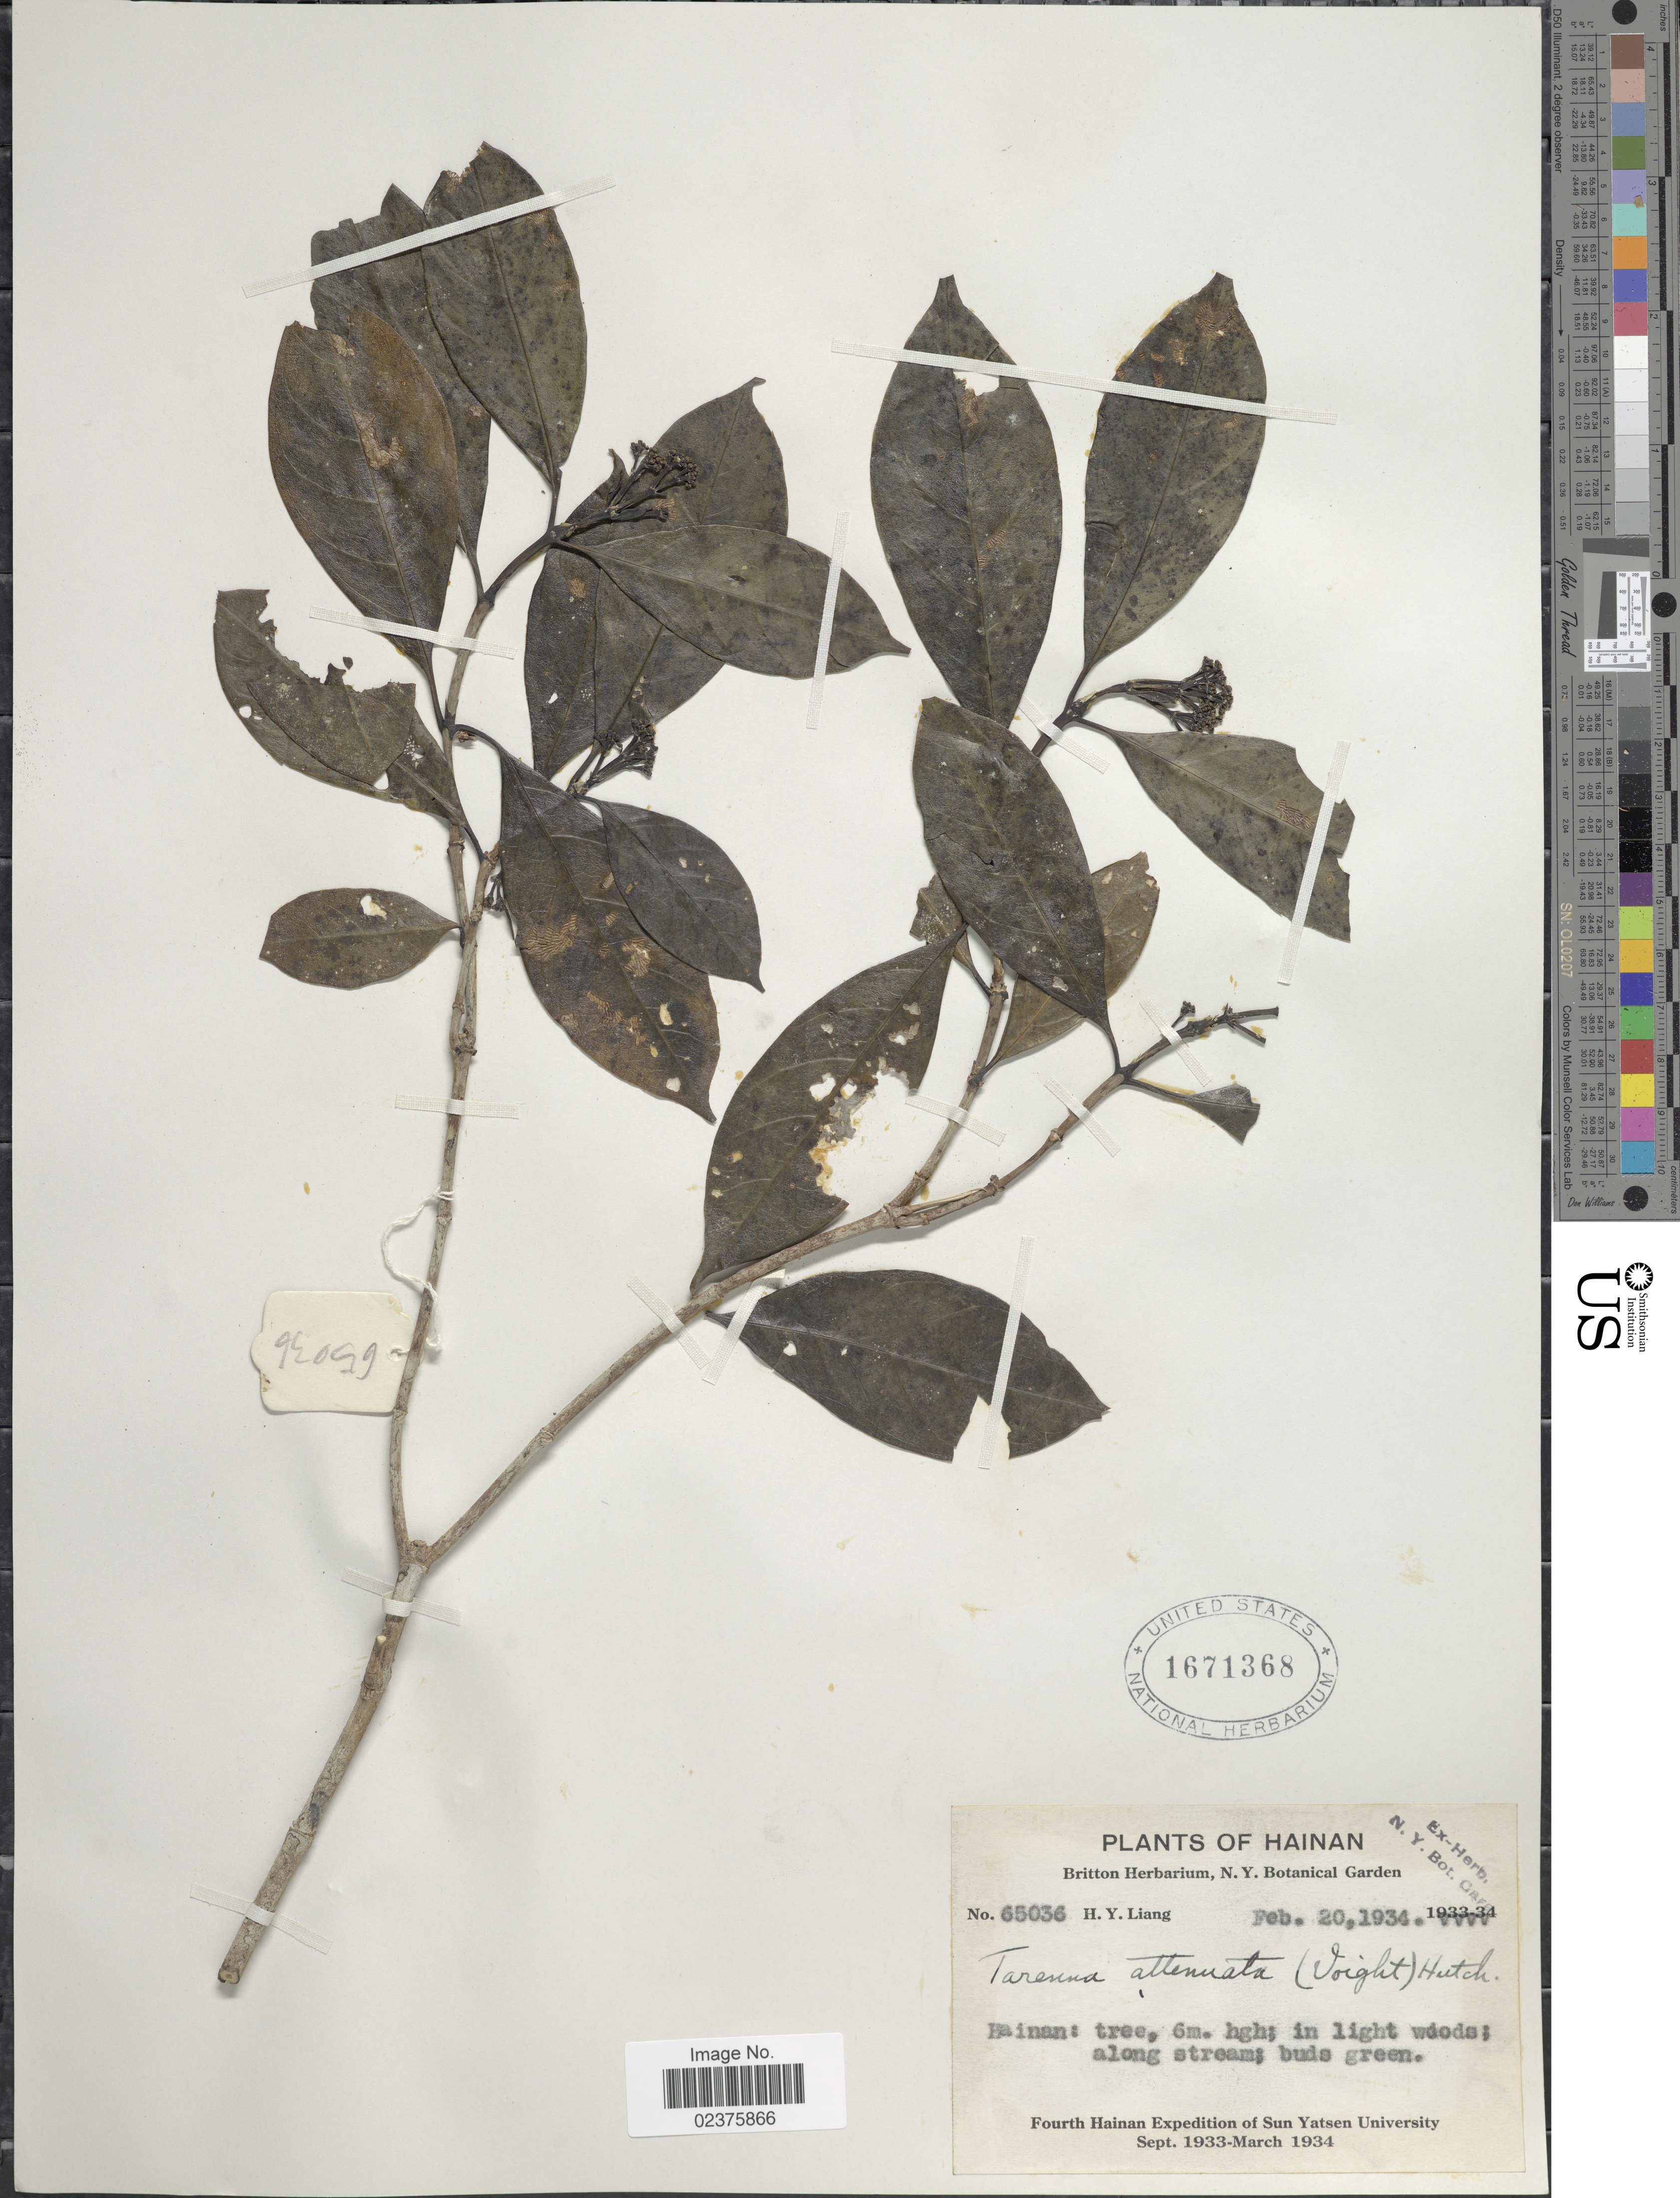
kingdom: Plantae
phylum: Tracheophyta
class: Magnoliopsida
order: Gentianales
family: Rubiaceae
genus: Tarenna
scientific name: Tarenna attenuata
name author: (Hook. f.) Hutchinson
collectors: H. Y. Liang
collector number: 65036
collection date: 1934-02-20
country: China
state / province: Hainan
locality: Along stream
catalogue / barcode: US 1671368